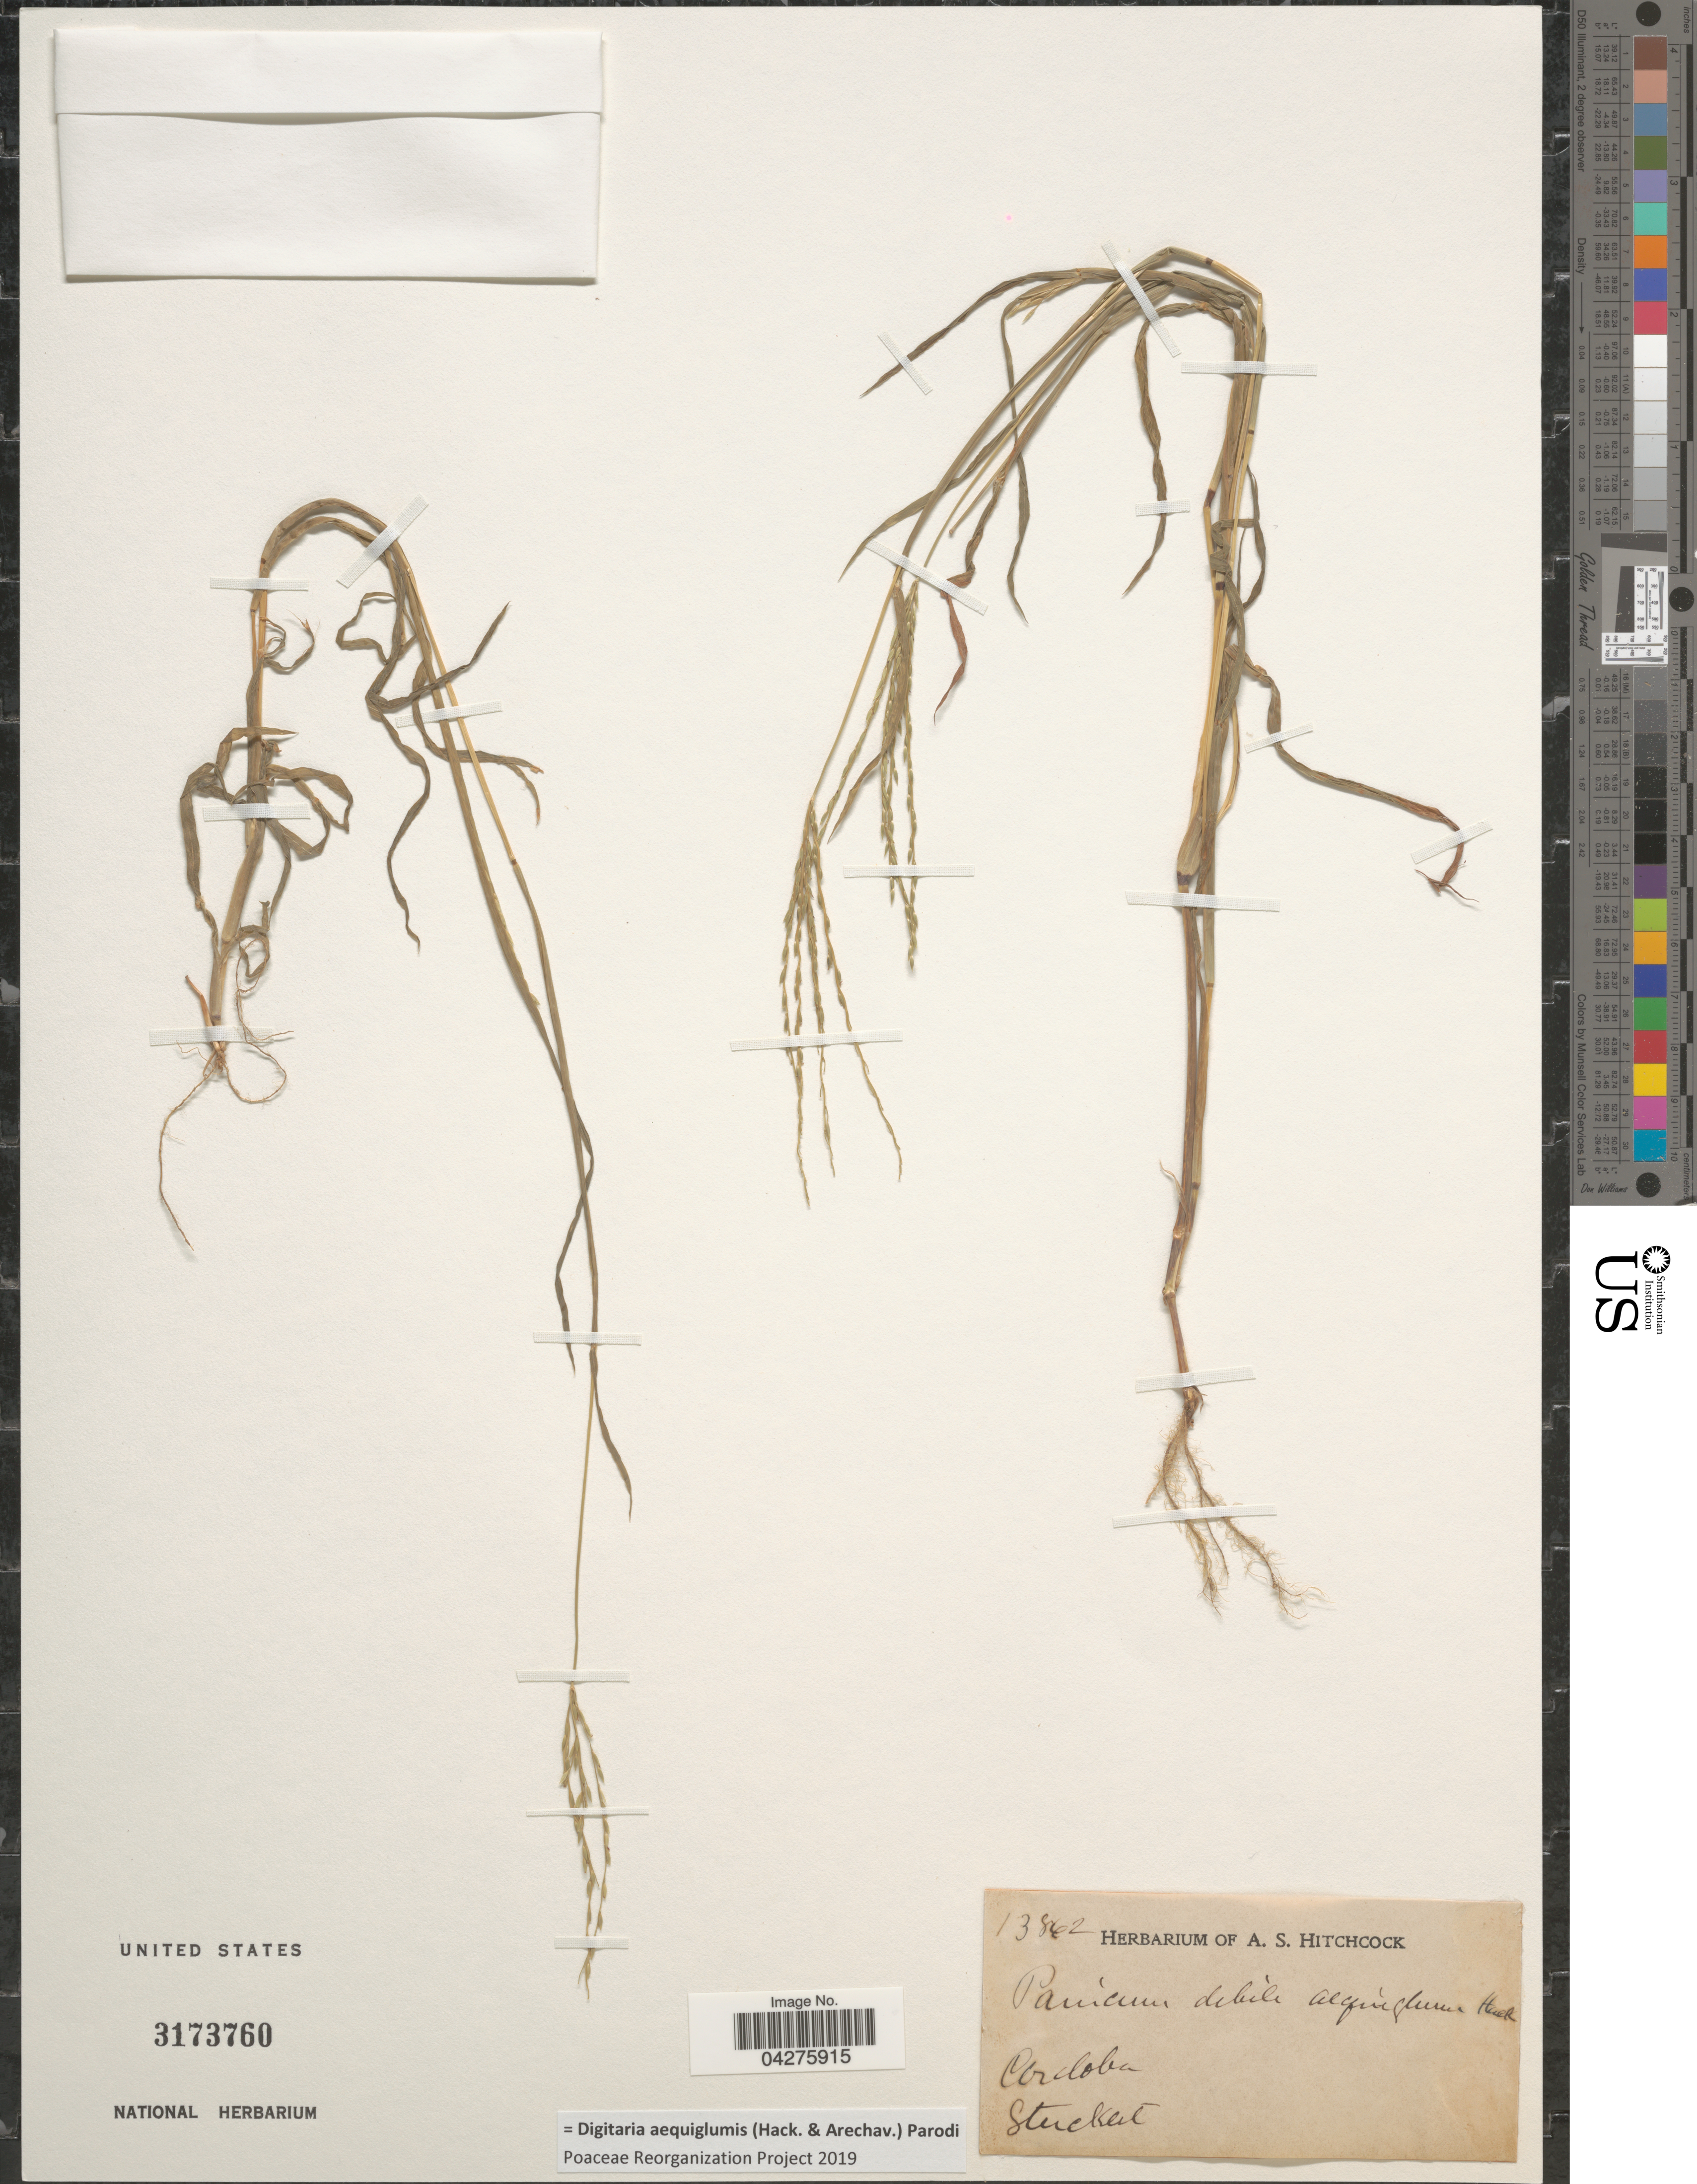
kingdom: Plantae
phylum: Tracheophyta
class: Liliopsida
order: Poales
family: Poaceae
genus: Digitaria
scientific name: Digitaria aequiglumis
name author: (Hack. & Arechav.) Parodi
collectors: Stuckert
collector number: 13862*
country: Argentina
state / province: Cordoba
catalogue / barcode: US 3173760